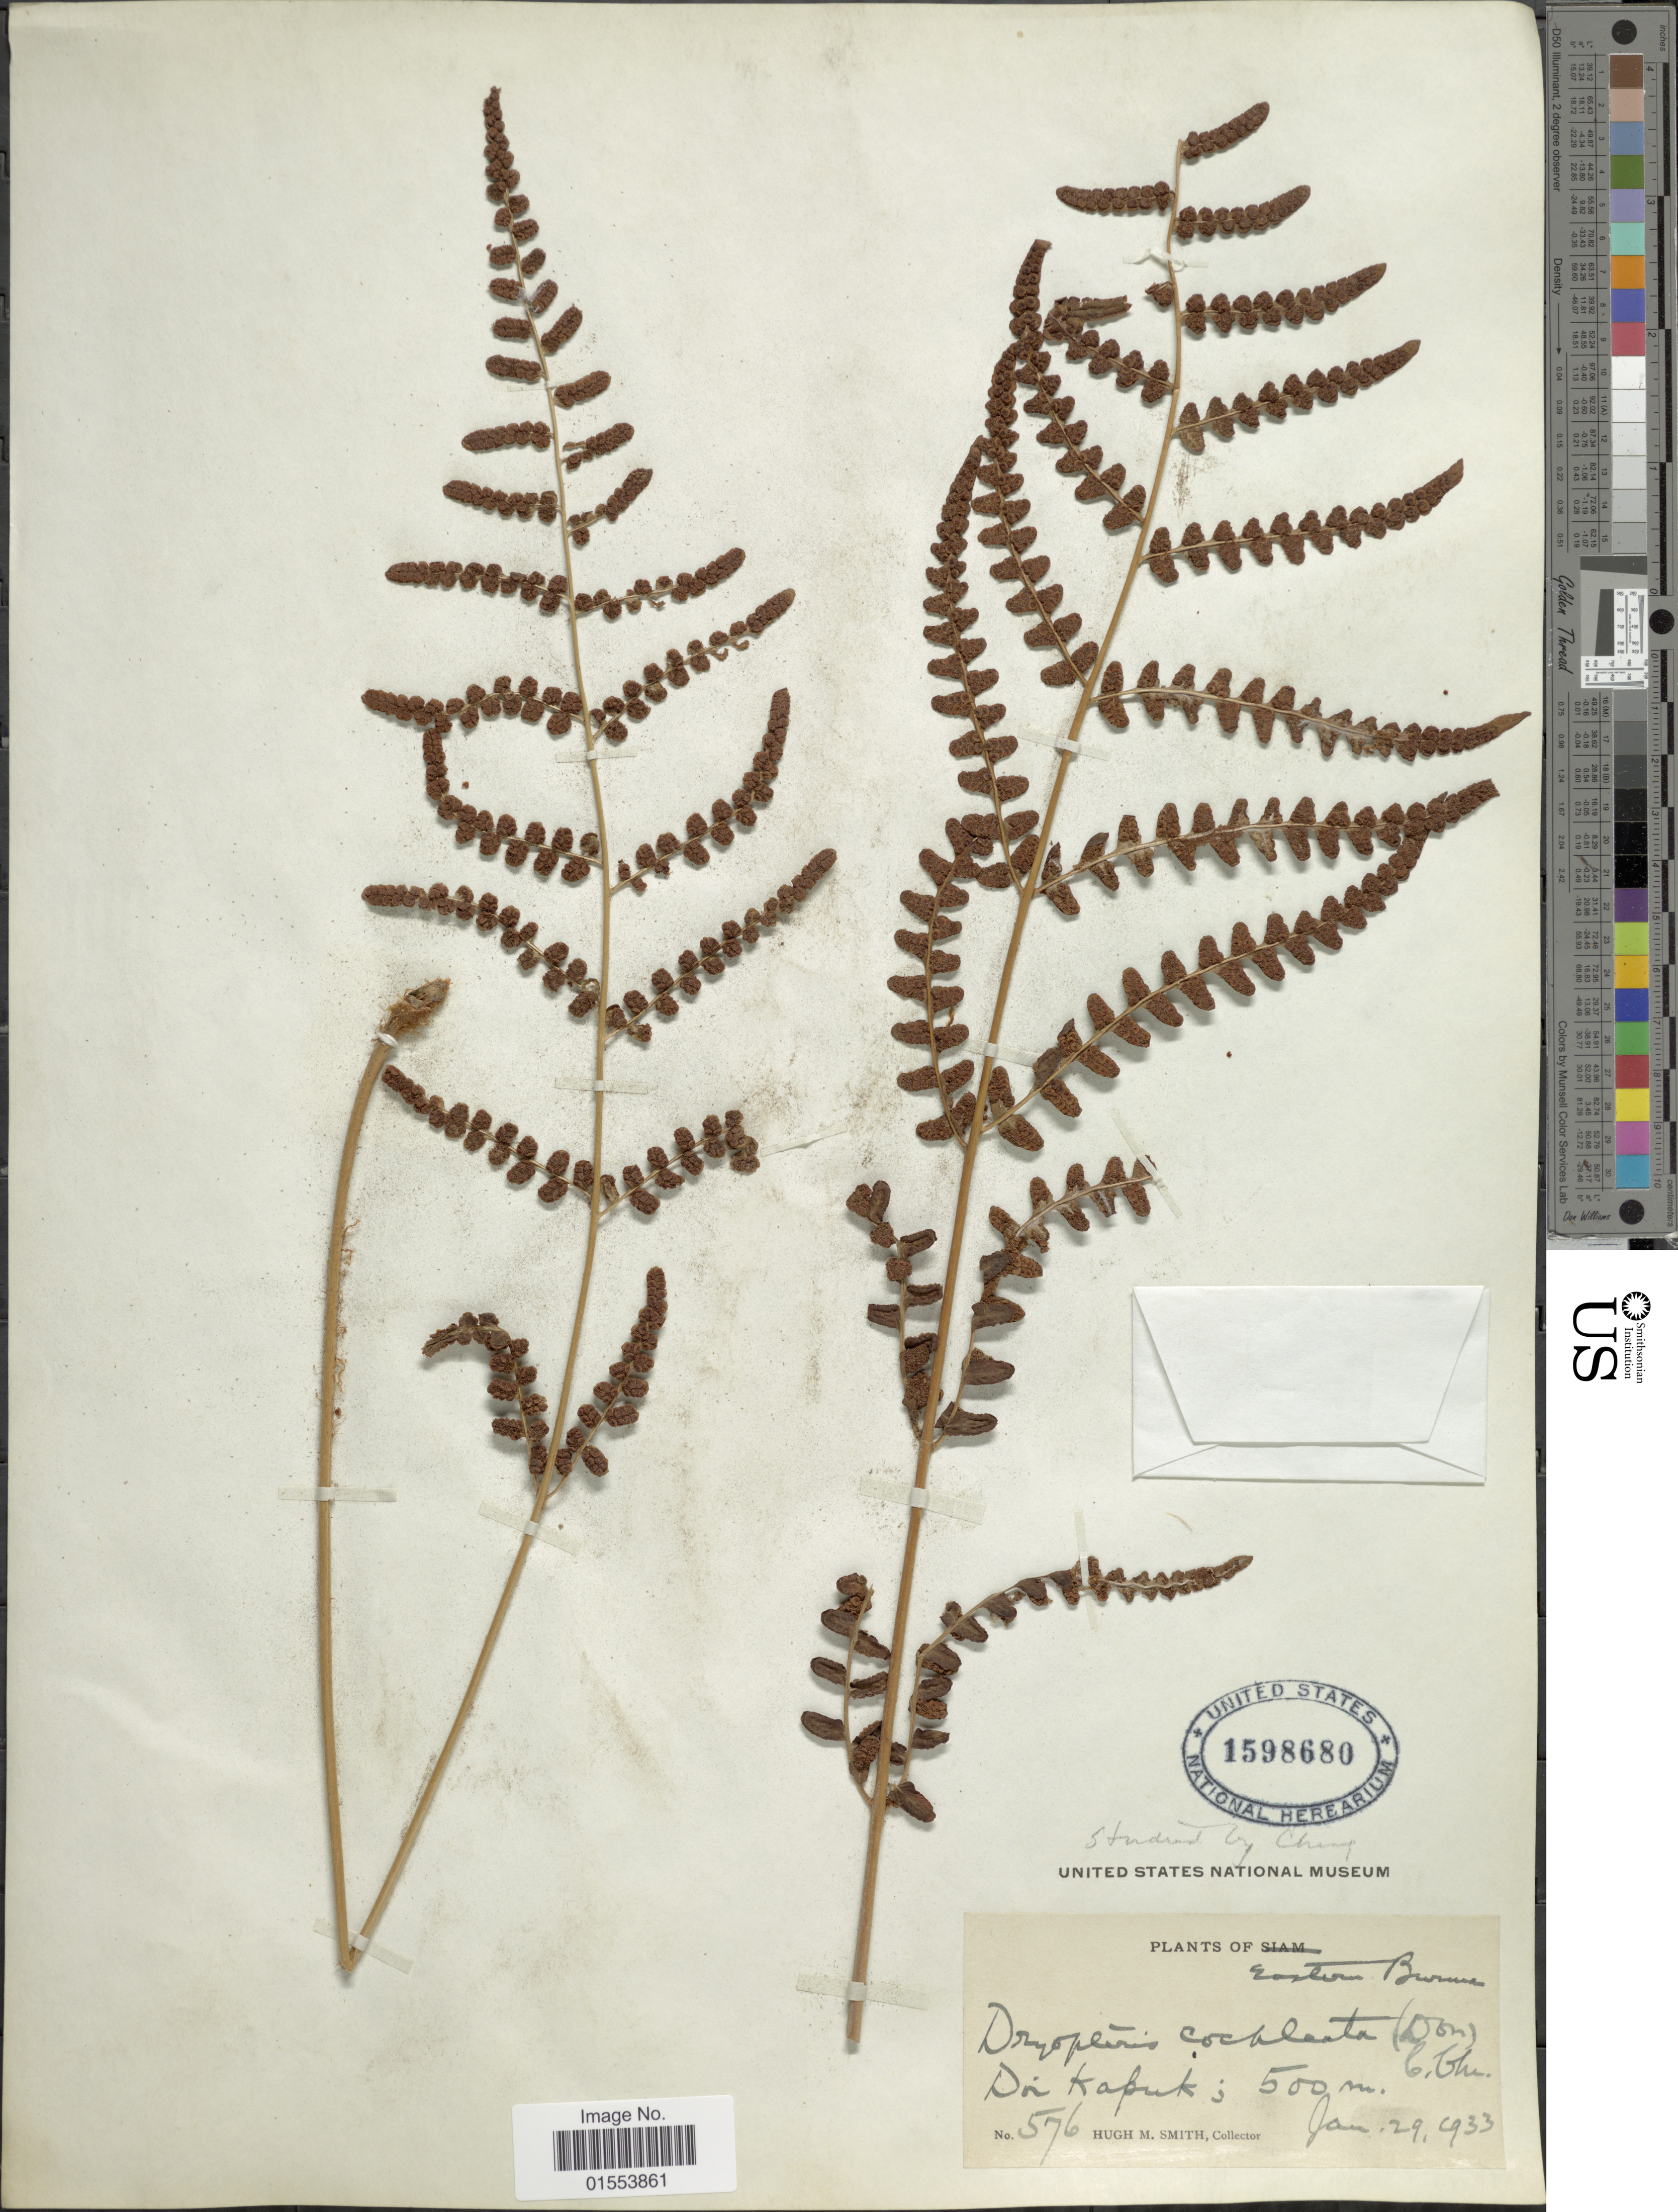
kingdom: Plantae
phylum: Tracheophyta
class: Polypodiopsida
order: Polypodiales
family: Dryopteridaceae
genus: Dryopteris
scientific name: Dryopteris cochleata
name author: (D. Don) C. Chr.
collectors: H. M. Smith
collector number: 576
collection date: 1933-01-29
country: Myanmar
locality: Eastern Burma.Doi Kapuk.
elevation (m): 500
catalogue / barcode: US 1598680